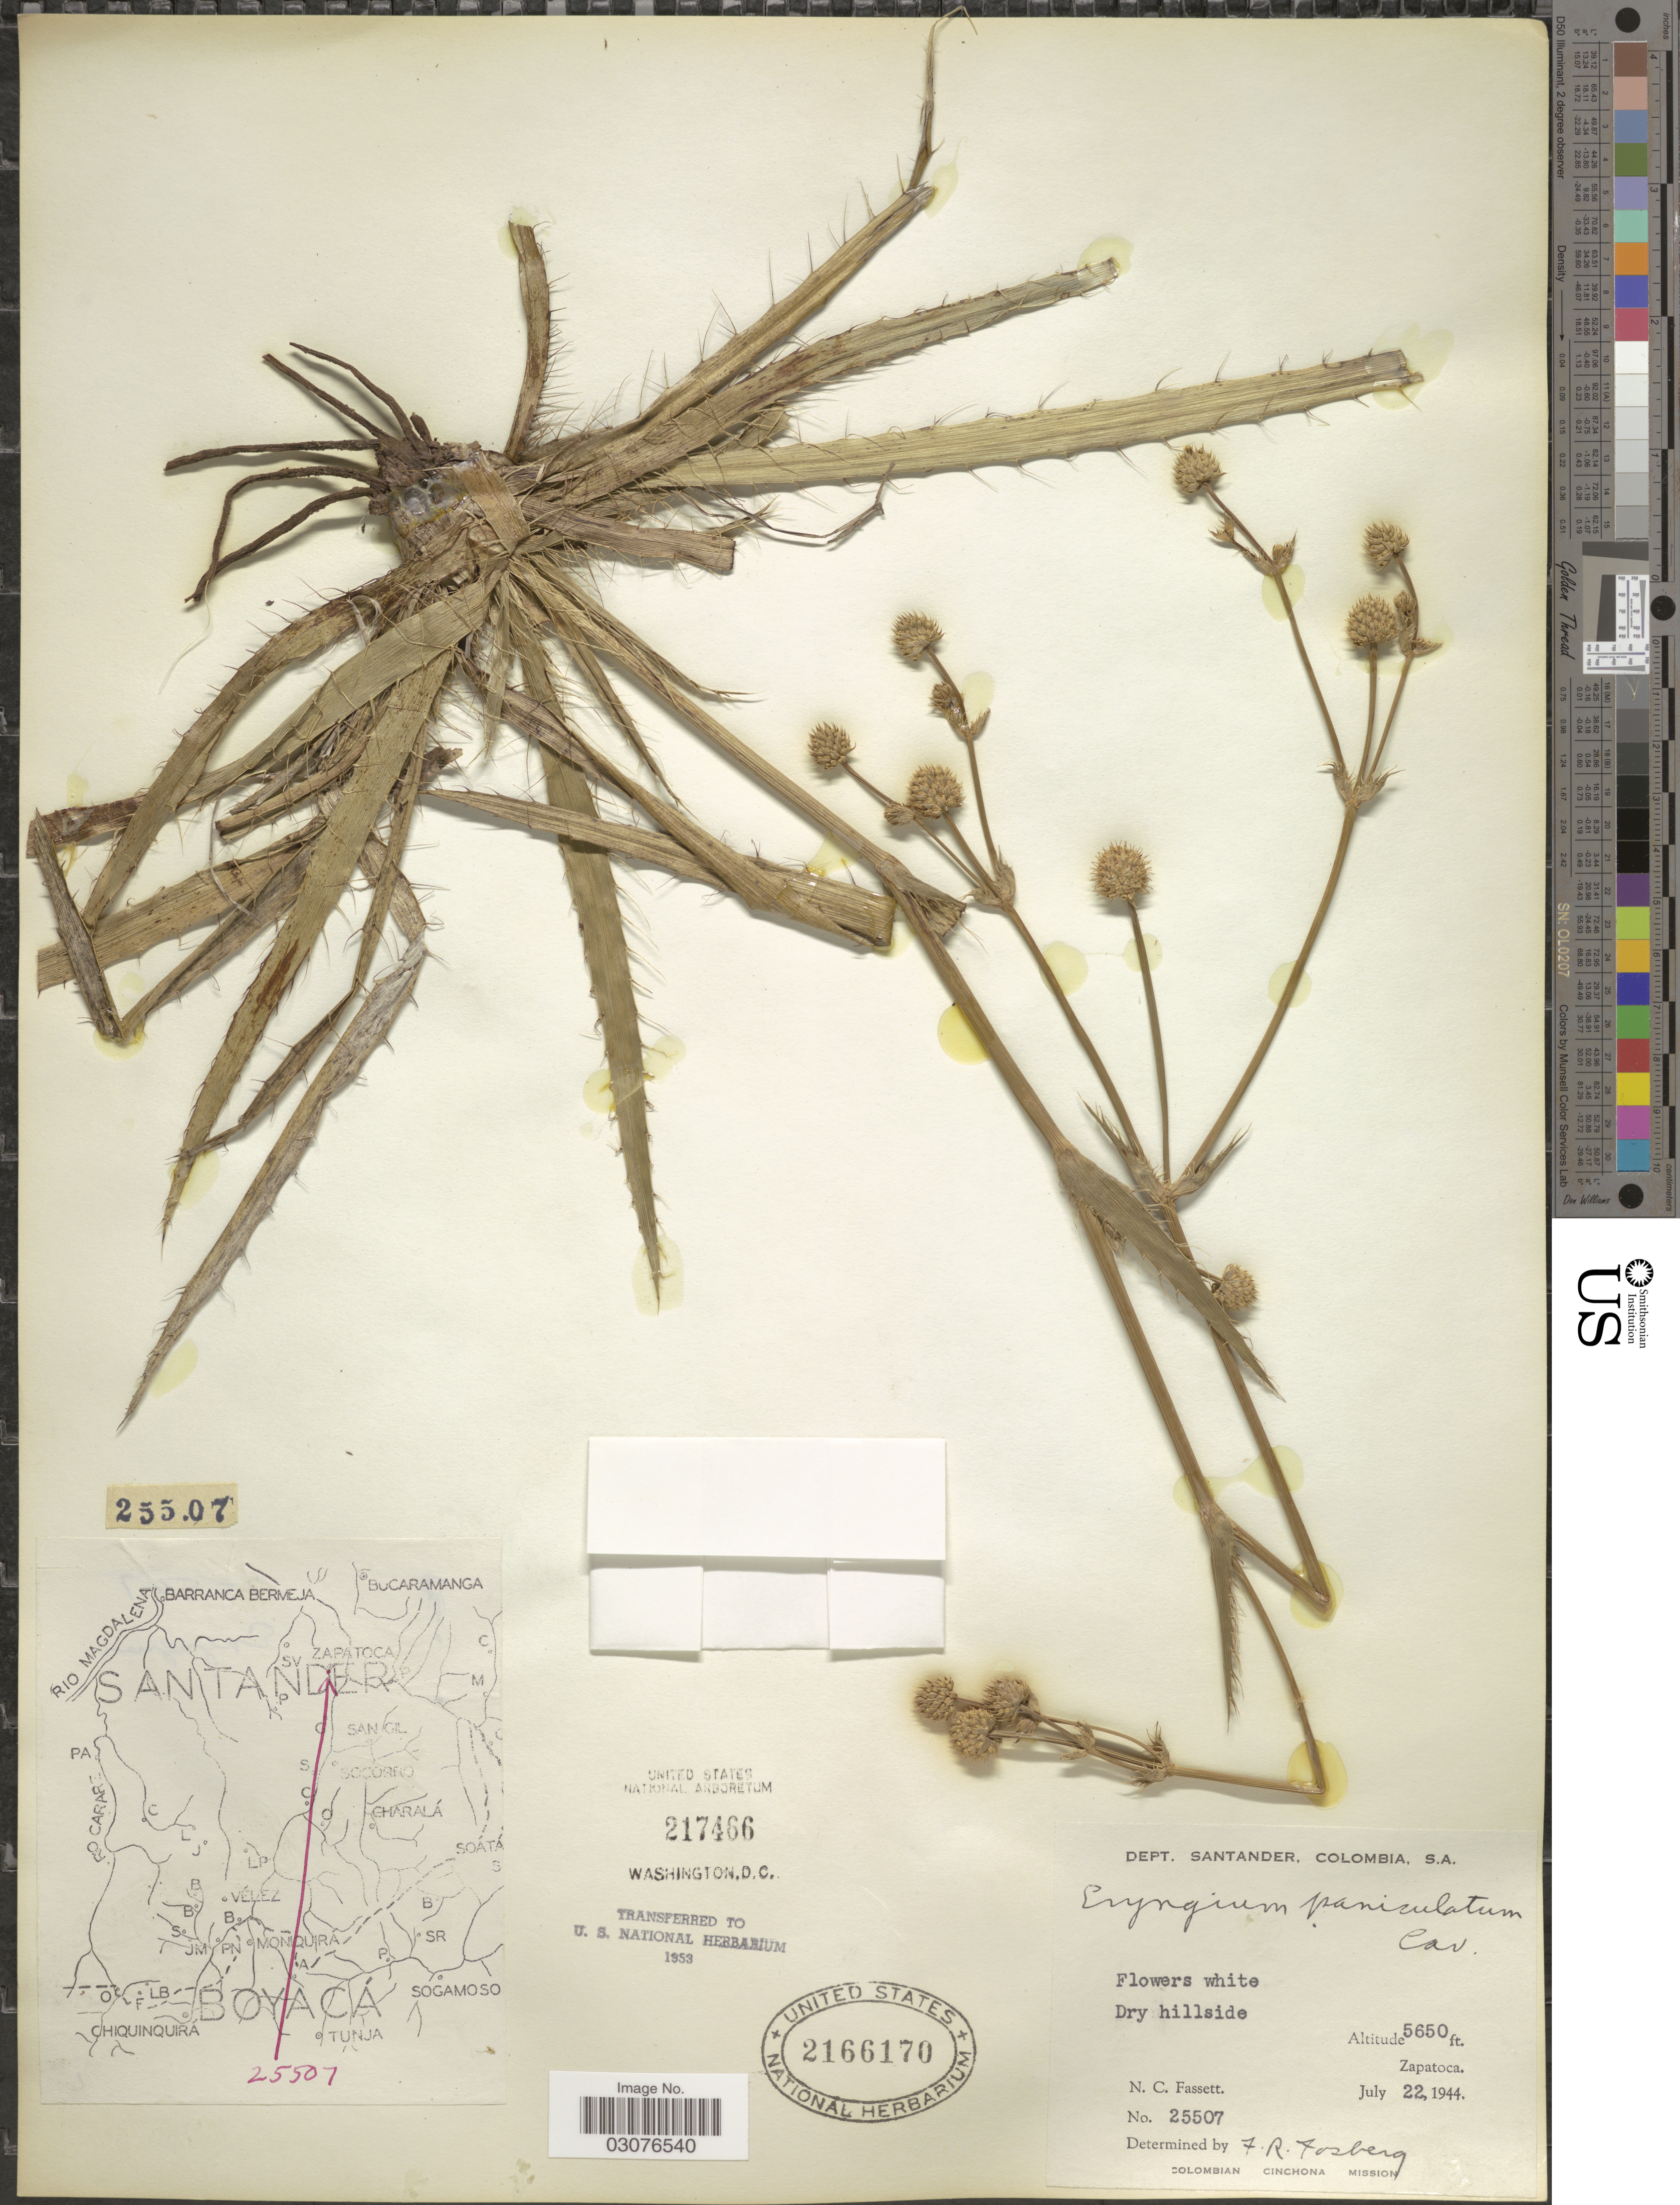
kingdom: Plantae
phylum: Tracheophyta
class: Magnoliopsida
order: Apiales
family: Apiaceae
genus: Eryngium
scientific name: Eryngium humboldtii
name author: F. Delaroche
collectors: N. C. Fassett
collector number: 25507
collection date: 1944-07-22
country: Colombia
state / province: Santander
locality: Dept. Santander. Zapatoca.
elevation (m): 1722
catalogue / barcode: US 2166170